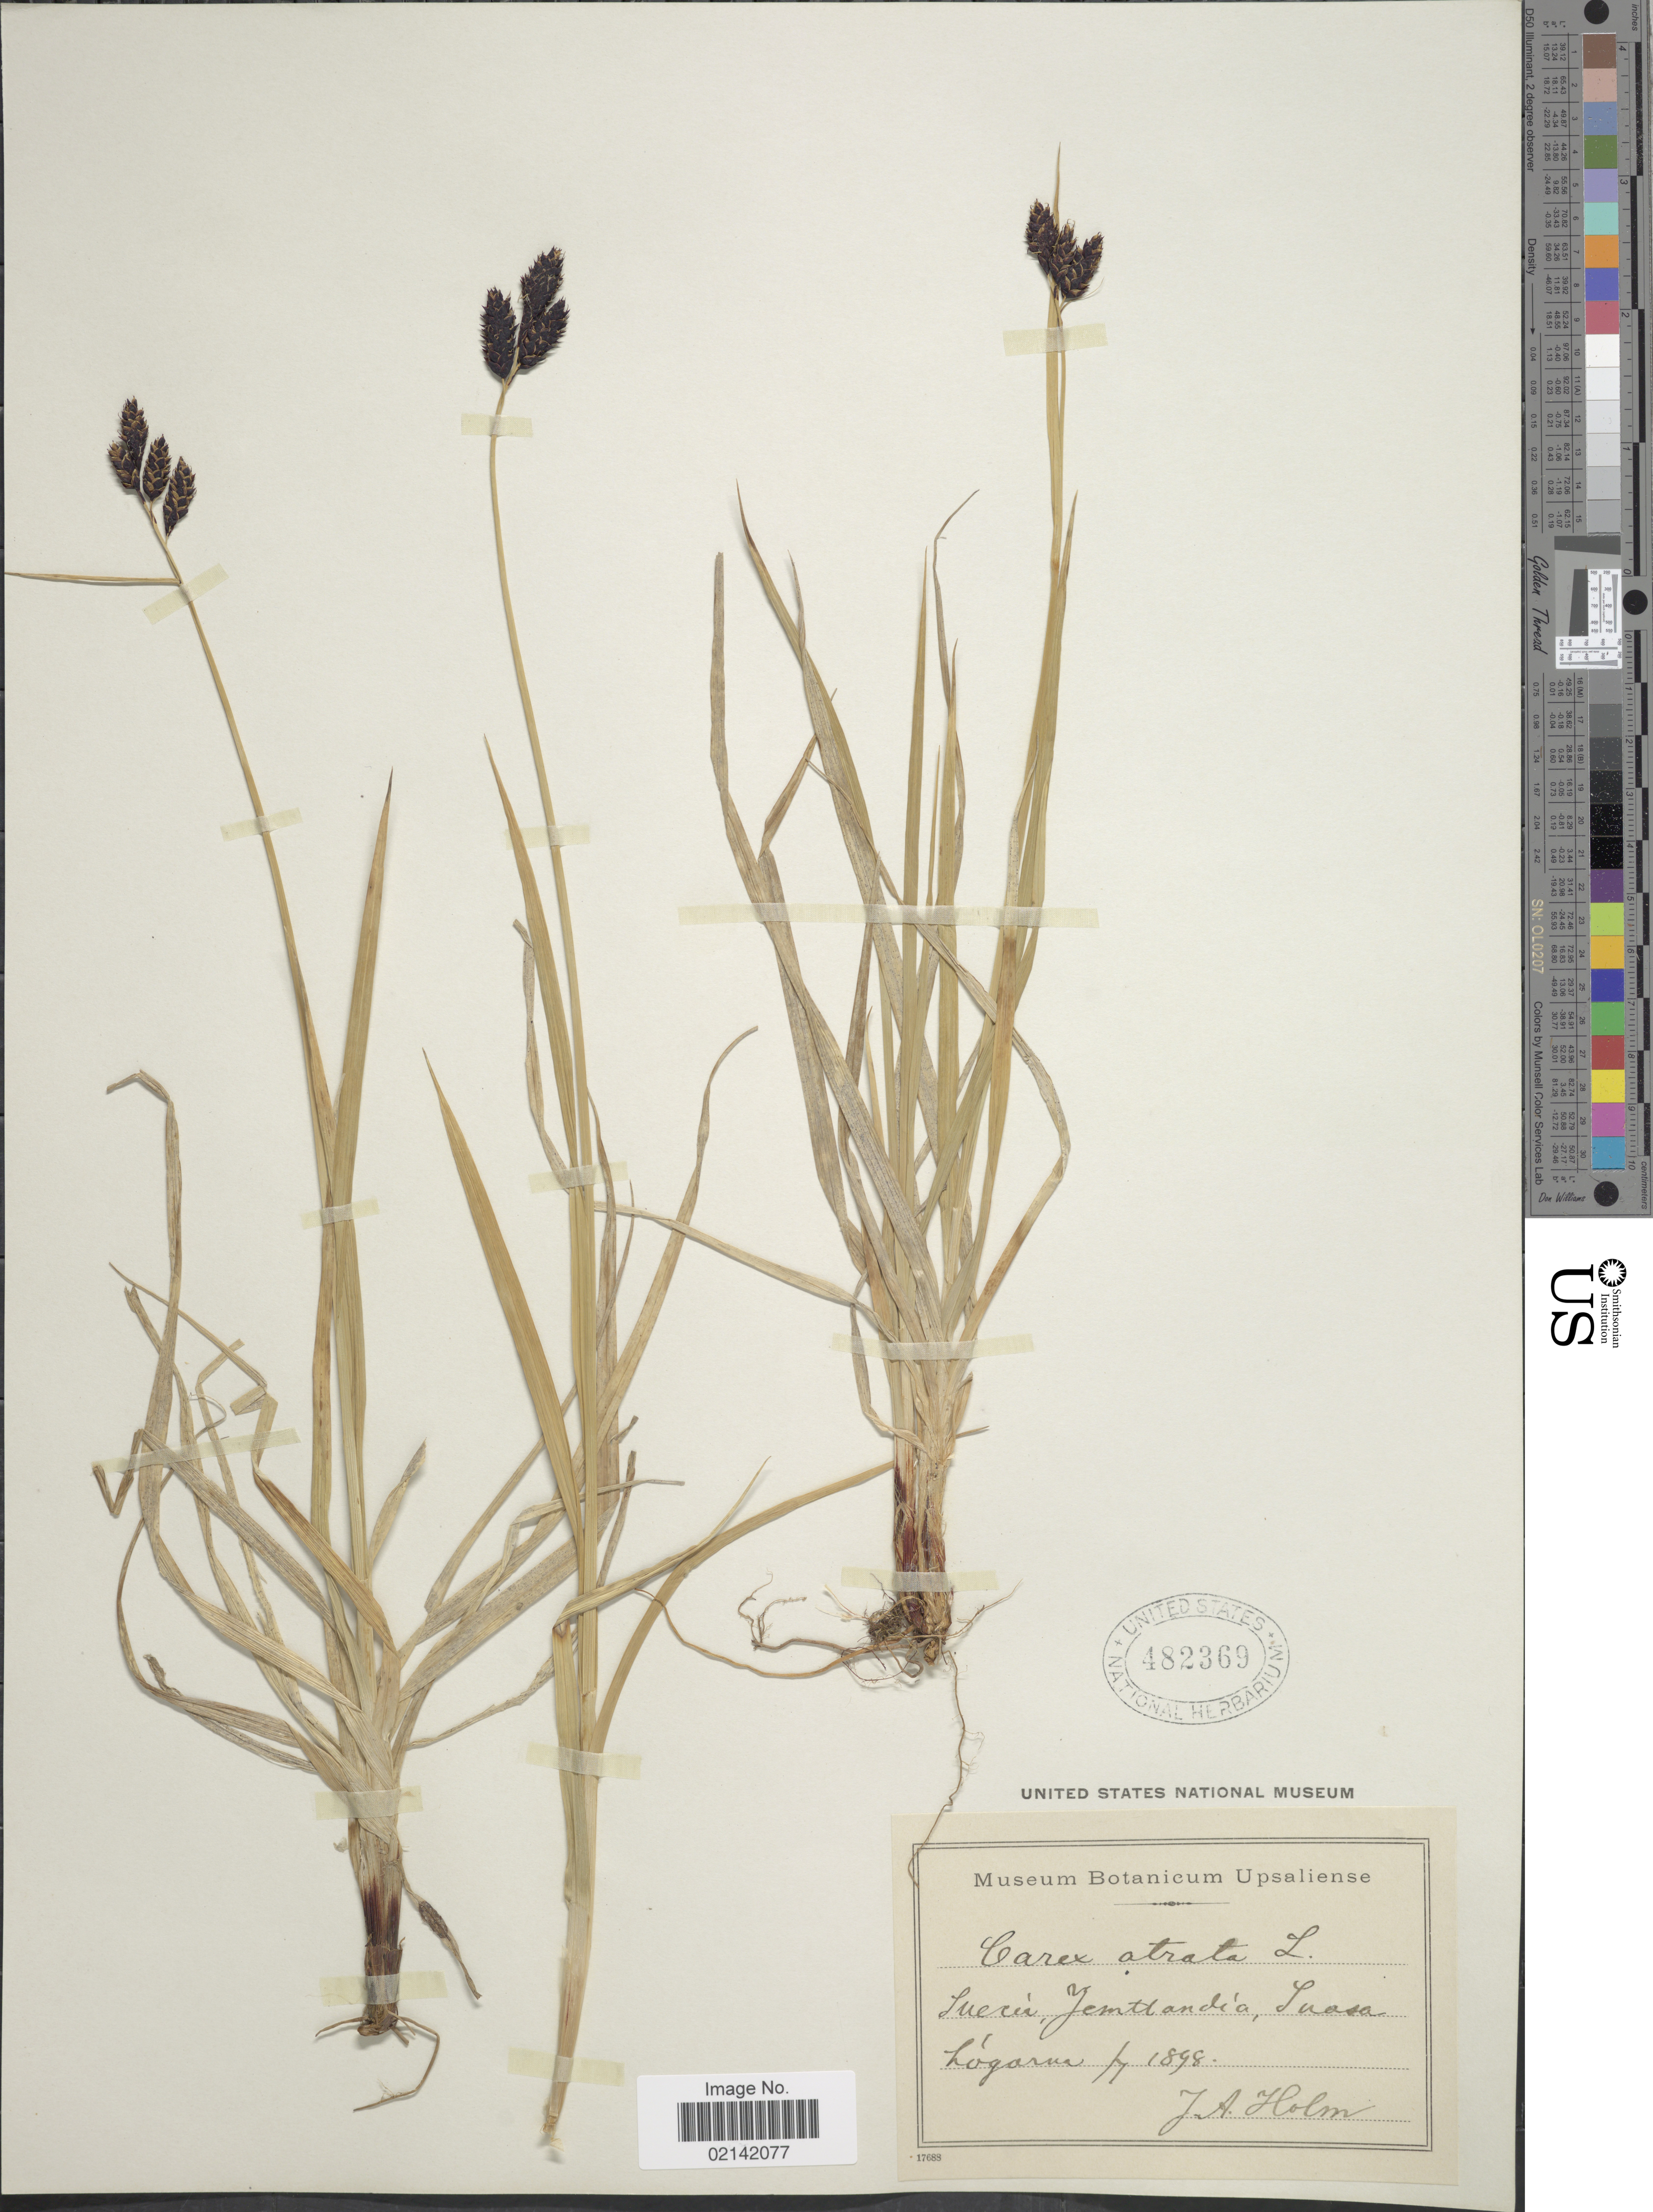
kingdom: Plantae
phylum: Tracheophyta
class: Liliopsida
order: Poales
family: Cyperaceae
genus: Carex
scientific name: Carex atrata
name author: L.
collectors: J. Holm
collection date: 1898-07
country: Sweden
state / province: Jämtland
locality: Suecia, Jemtlandia, Suasa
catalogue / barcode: US 482369